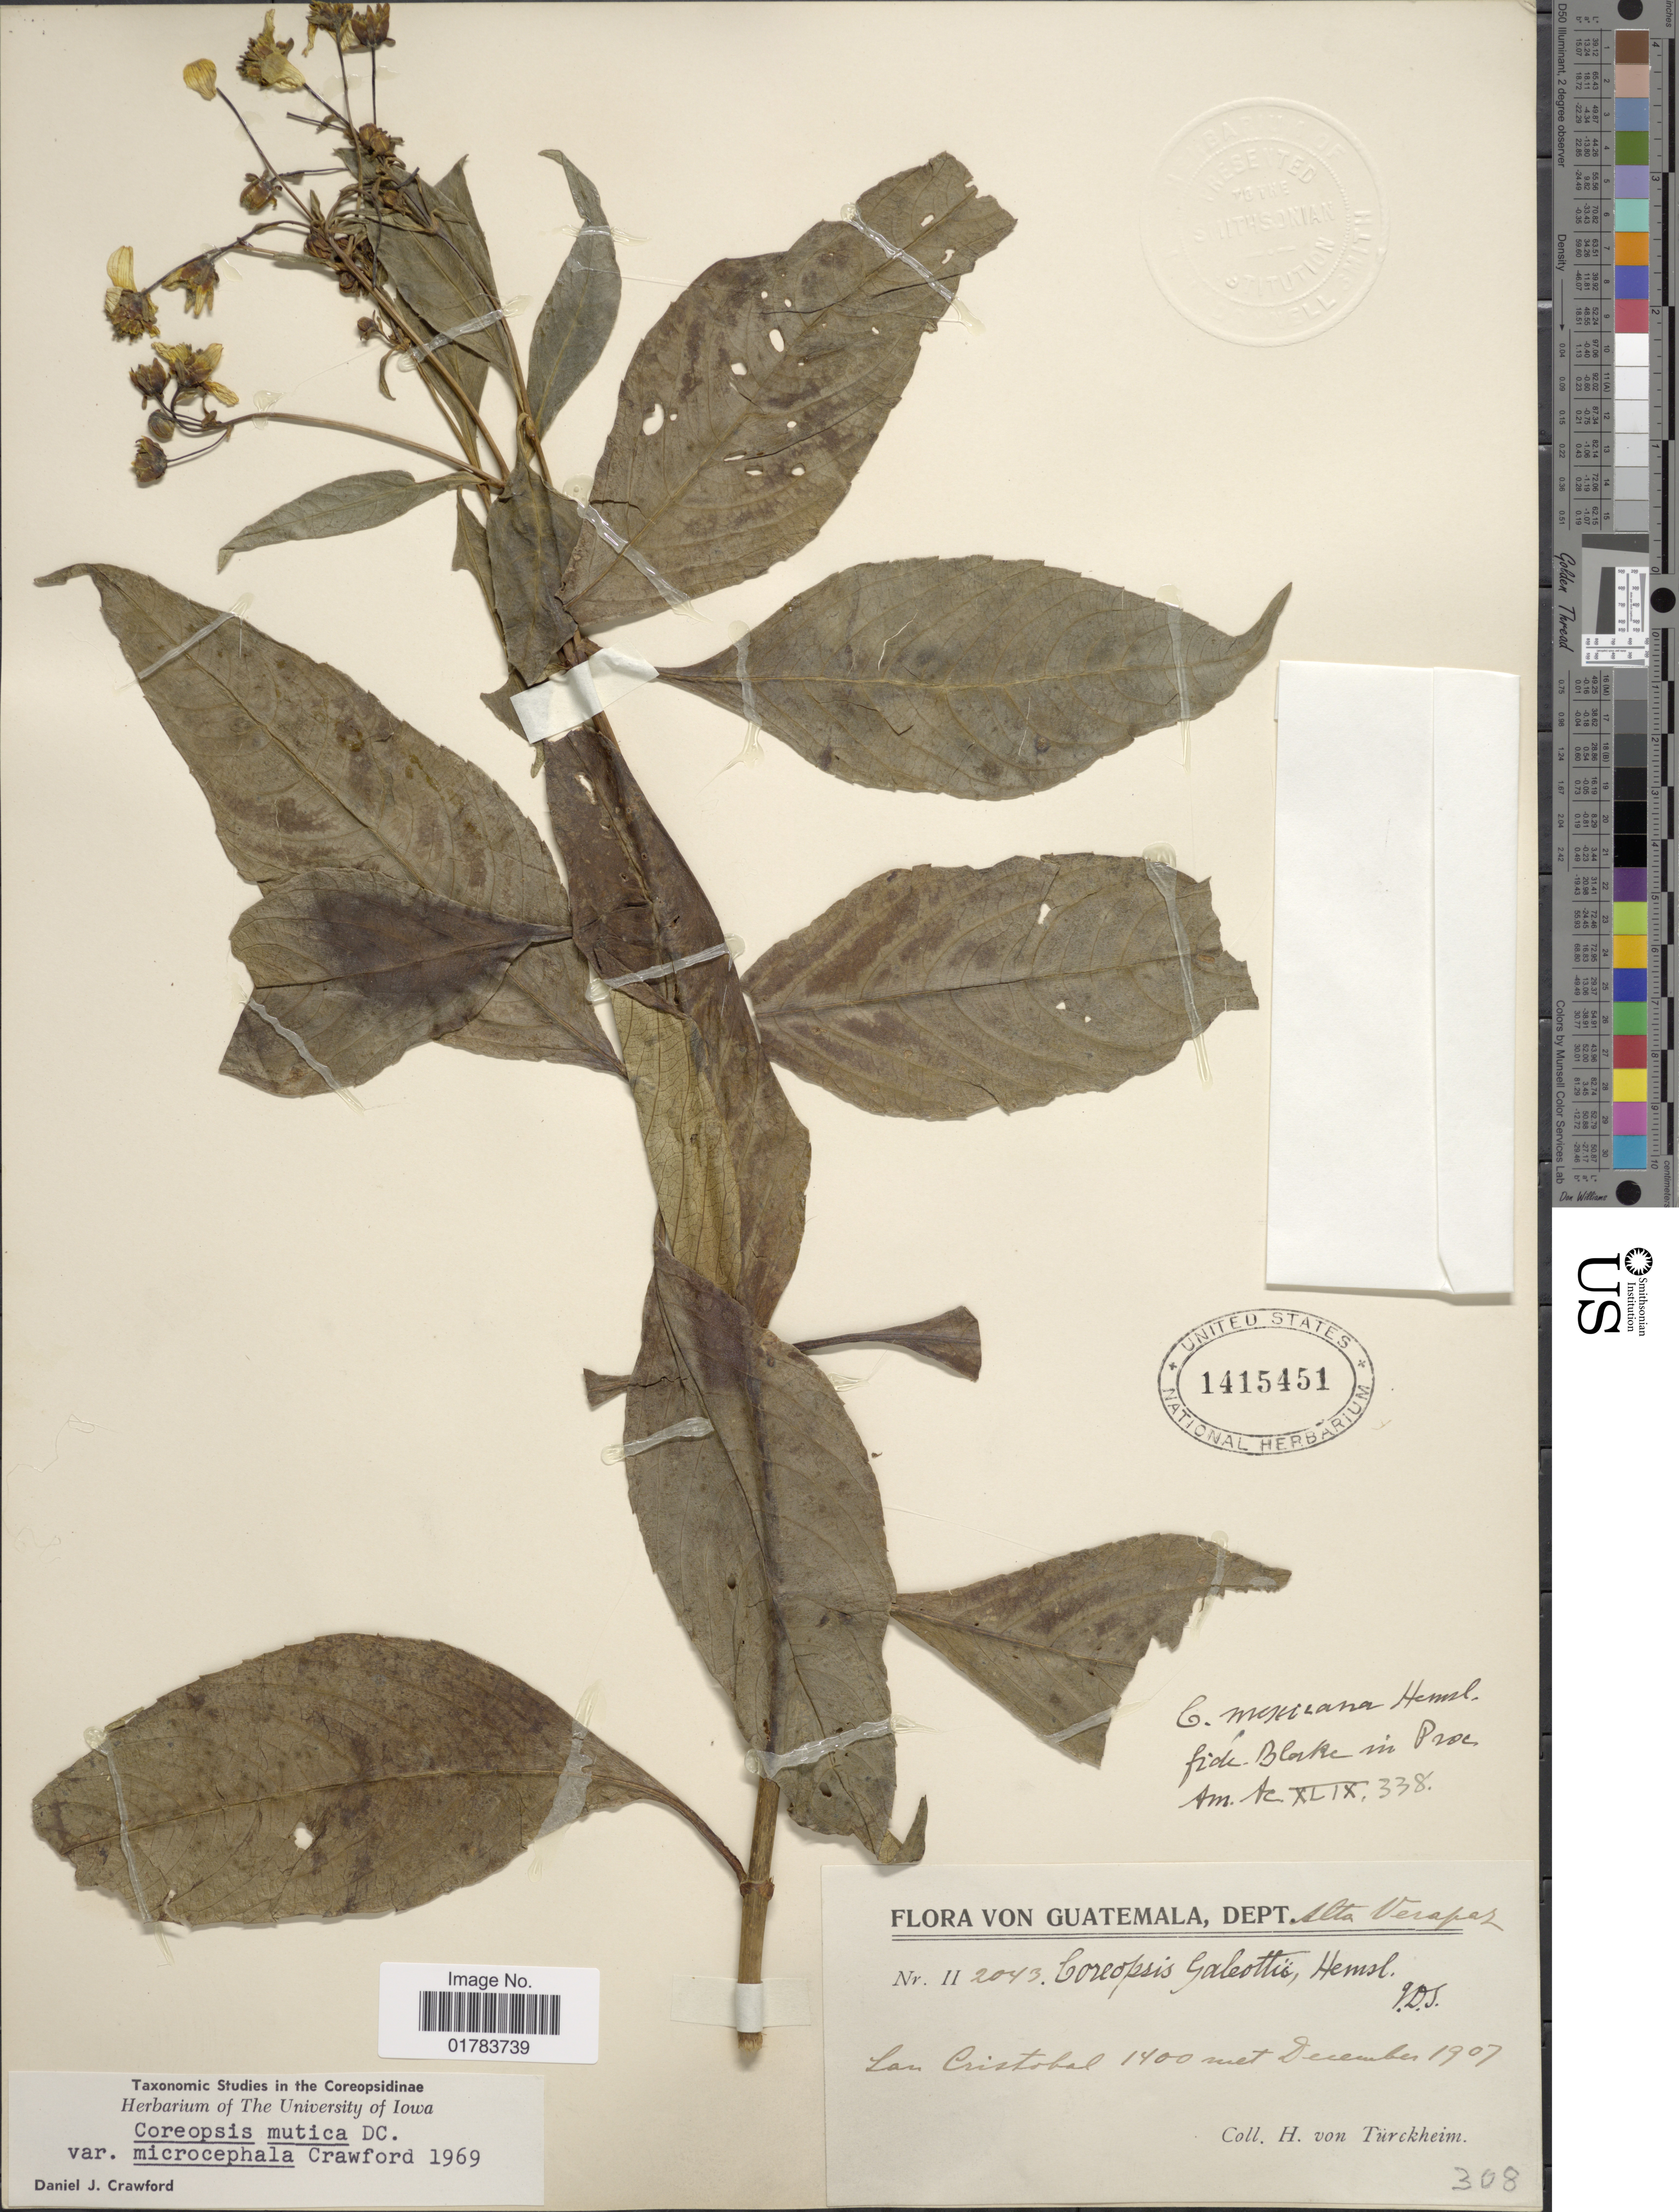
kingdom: Plantae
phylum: Tracheophyta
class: Magnoliopsida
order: Asterales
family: Asteraceae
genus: Coreopsis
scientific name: Coreopsis mutica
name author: DC.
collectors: H. von Türckheim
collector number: II2043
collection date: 1907-12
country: Guatemala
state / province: Alta Verapaz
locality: San Cristobal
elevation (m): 1400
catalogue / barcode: US 1415451